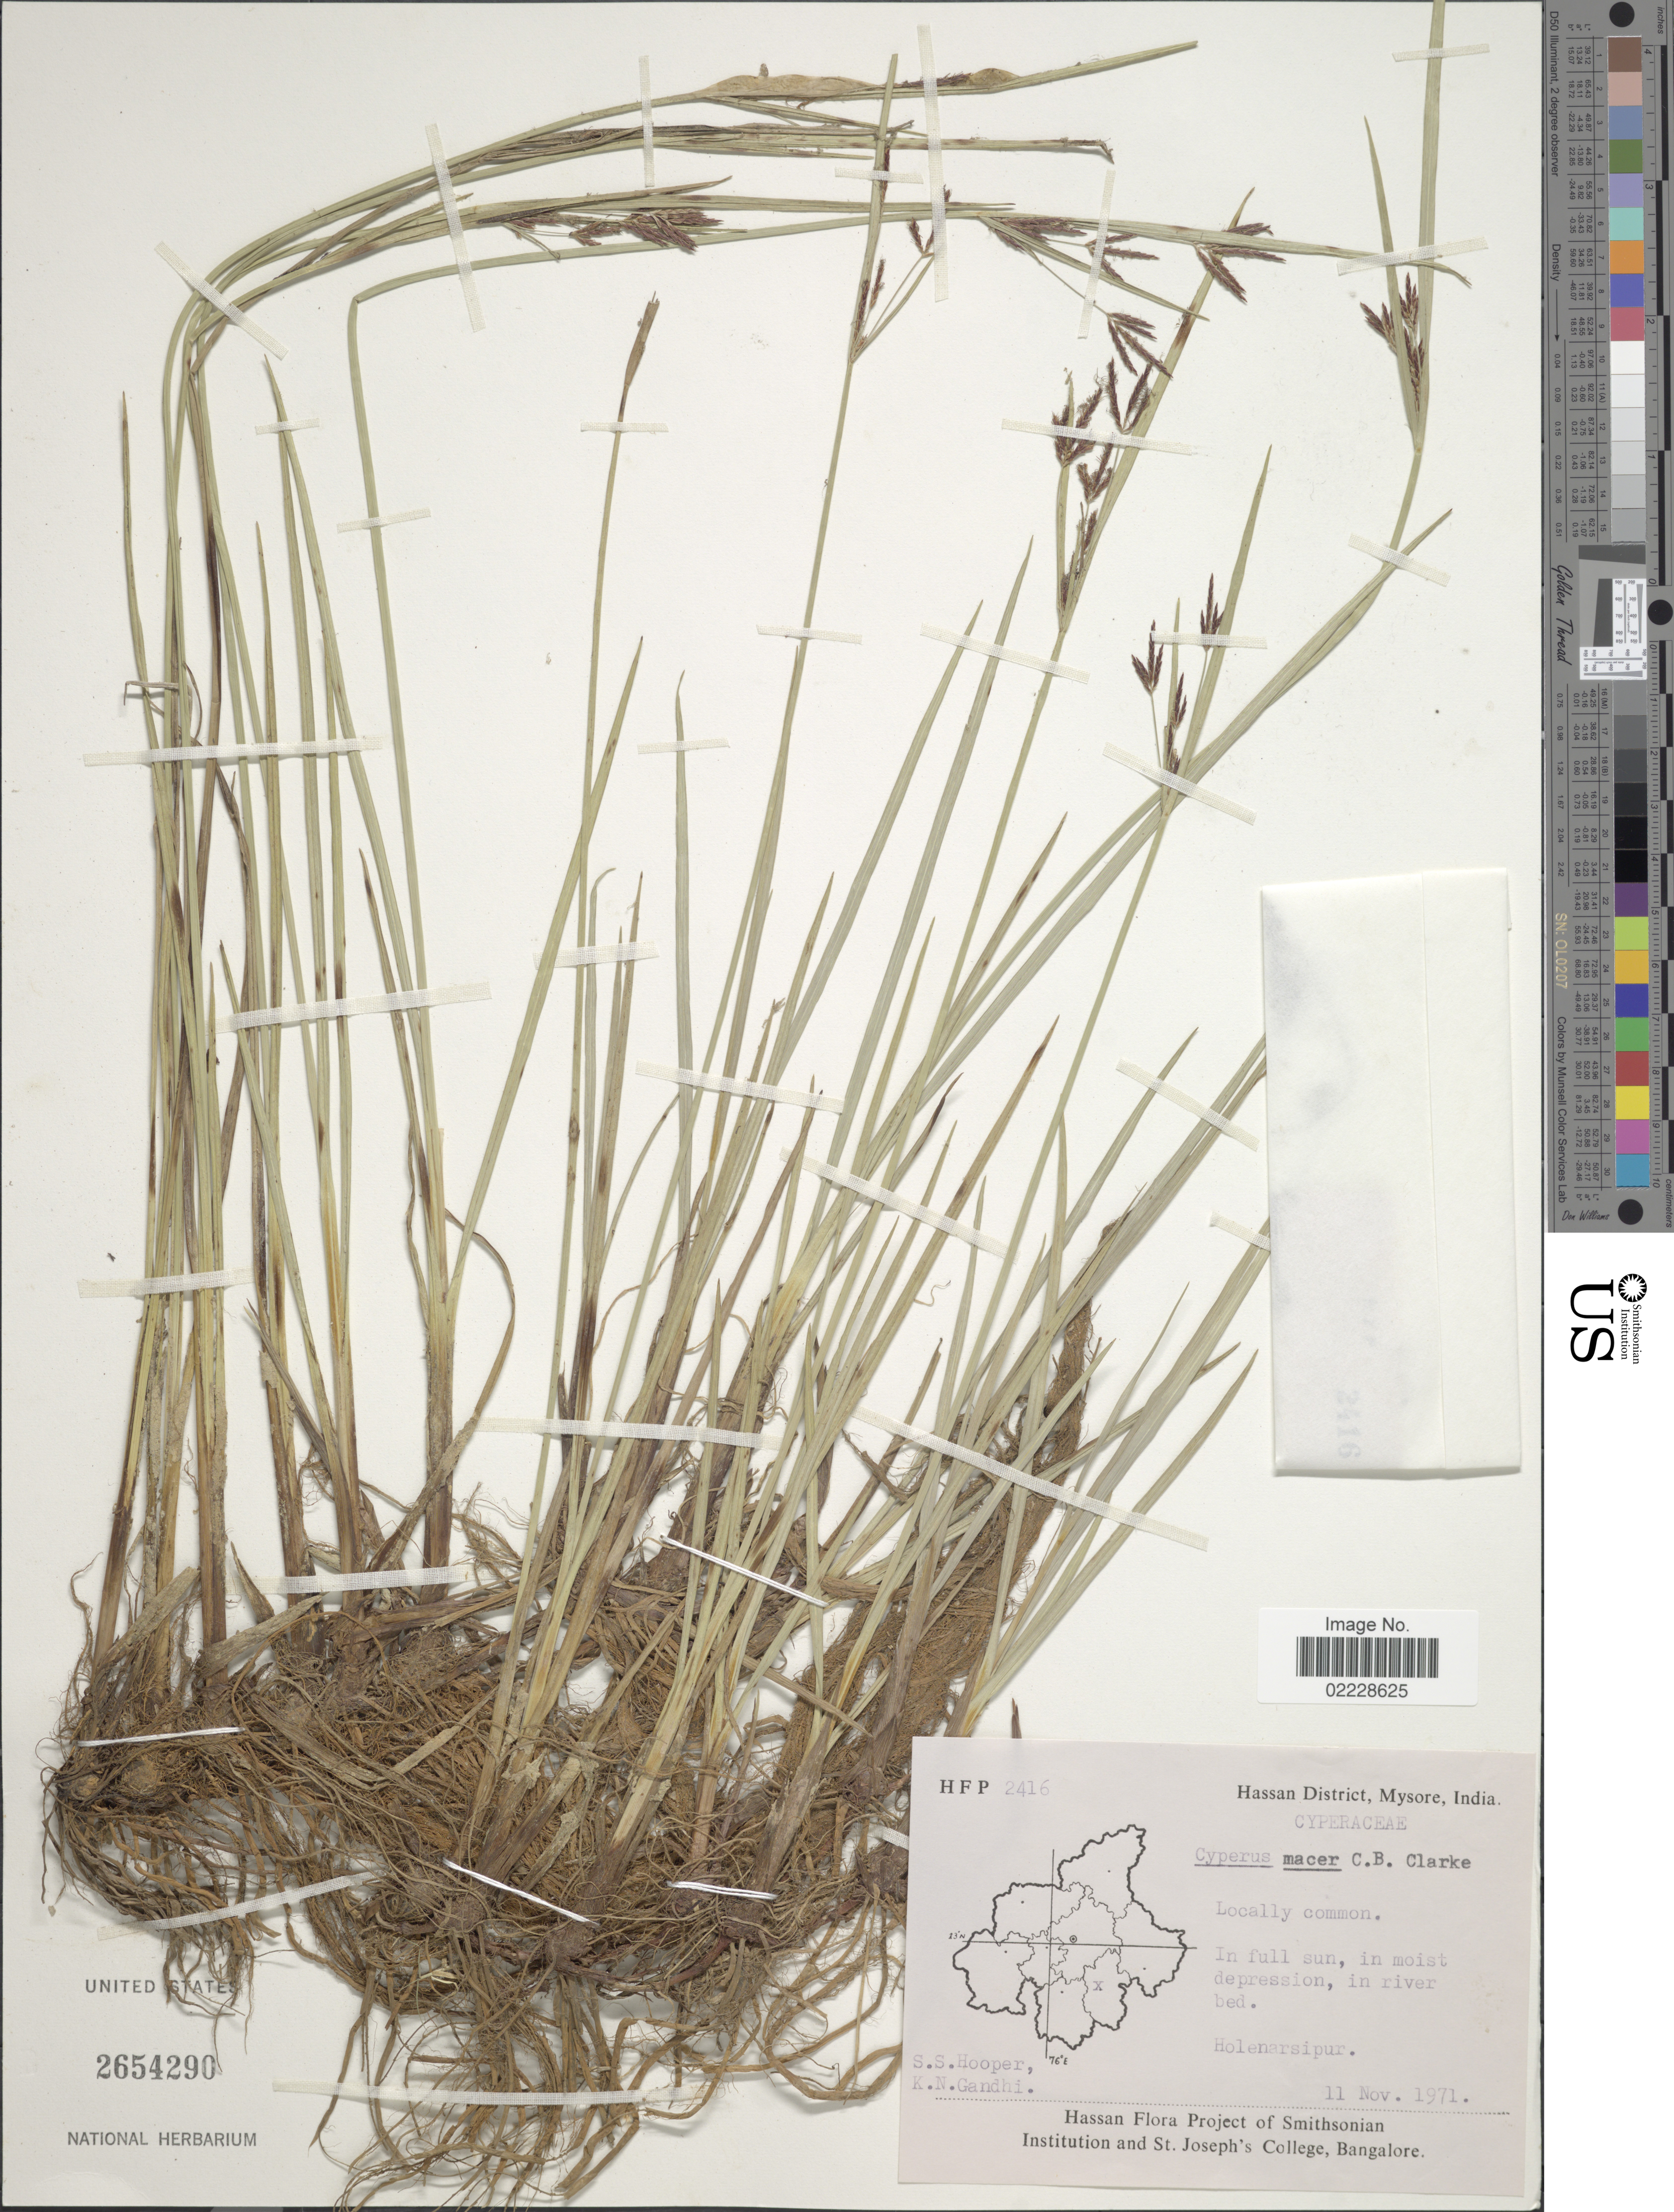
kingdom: Plantae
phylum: Tracheophyta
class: Liliopsida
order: Poales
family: Cyperaceae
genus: Cyperus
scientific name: Cyperus macer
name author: C.B. Clarke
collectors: S. S. Hooper & K. N. Gandhi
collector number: HFP 2416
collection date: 1971-11-11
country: India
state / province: Karnataka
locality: Hassan District, Mysore, India. In full sun, in moist depression, in river bed, Holenarsipur.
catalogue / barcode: US 2654290